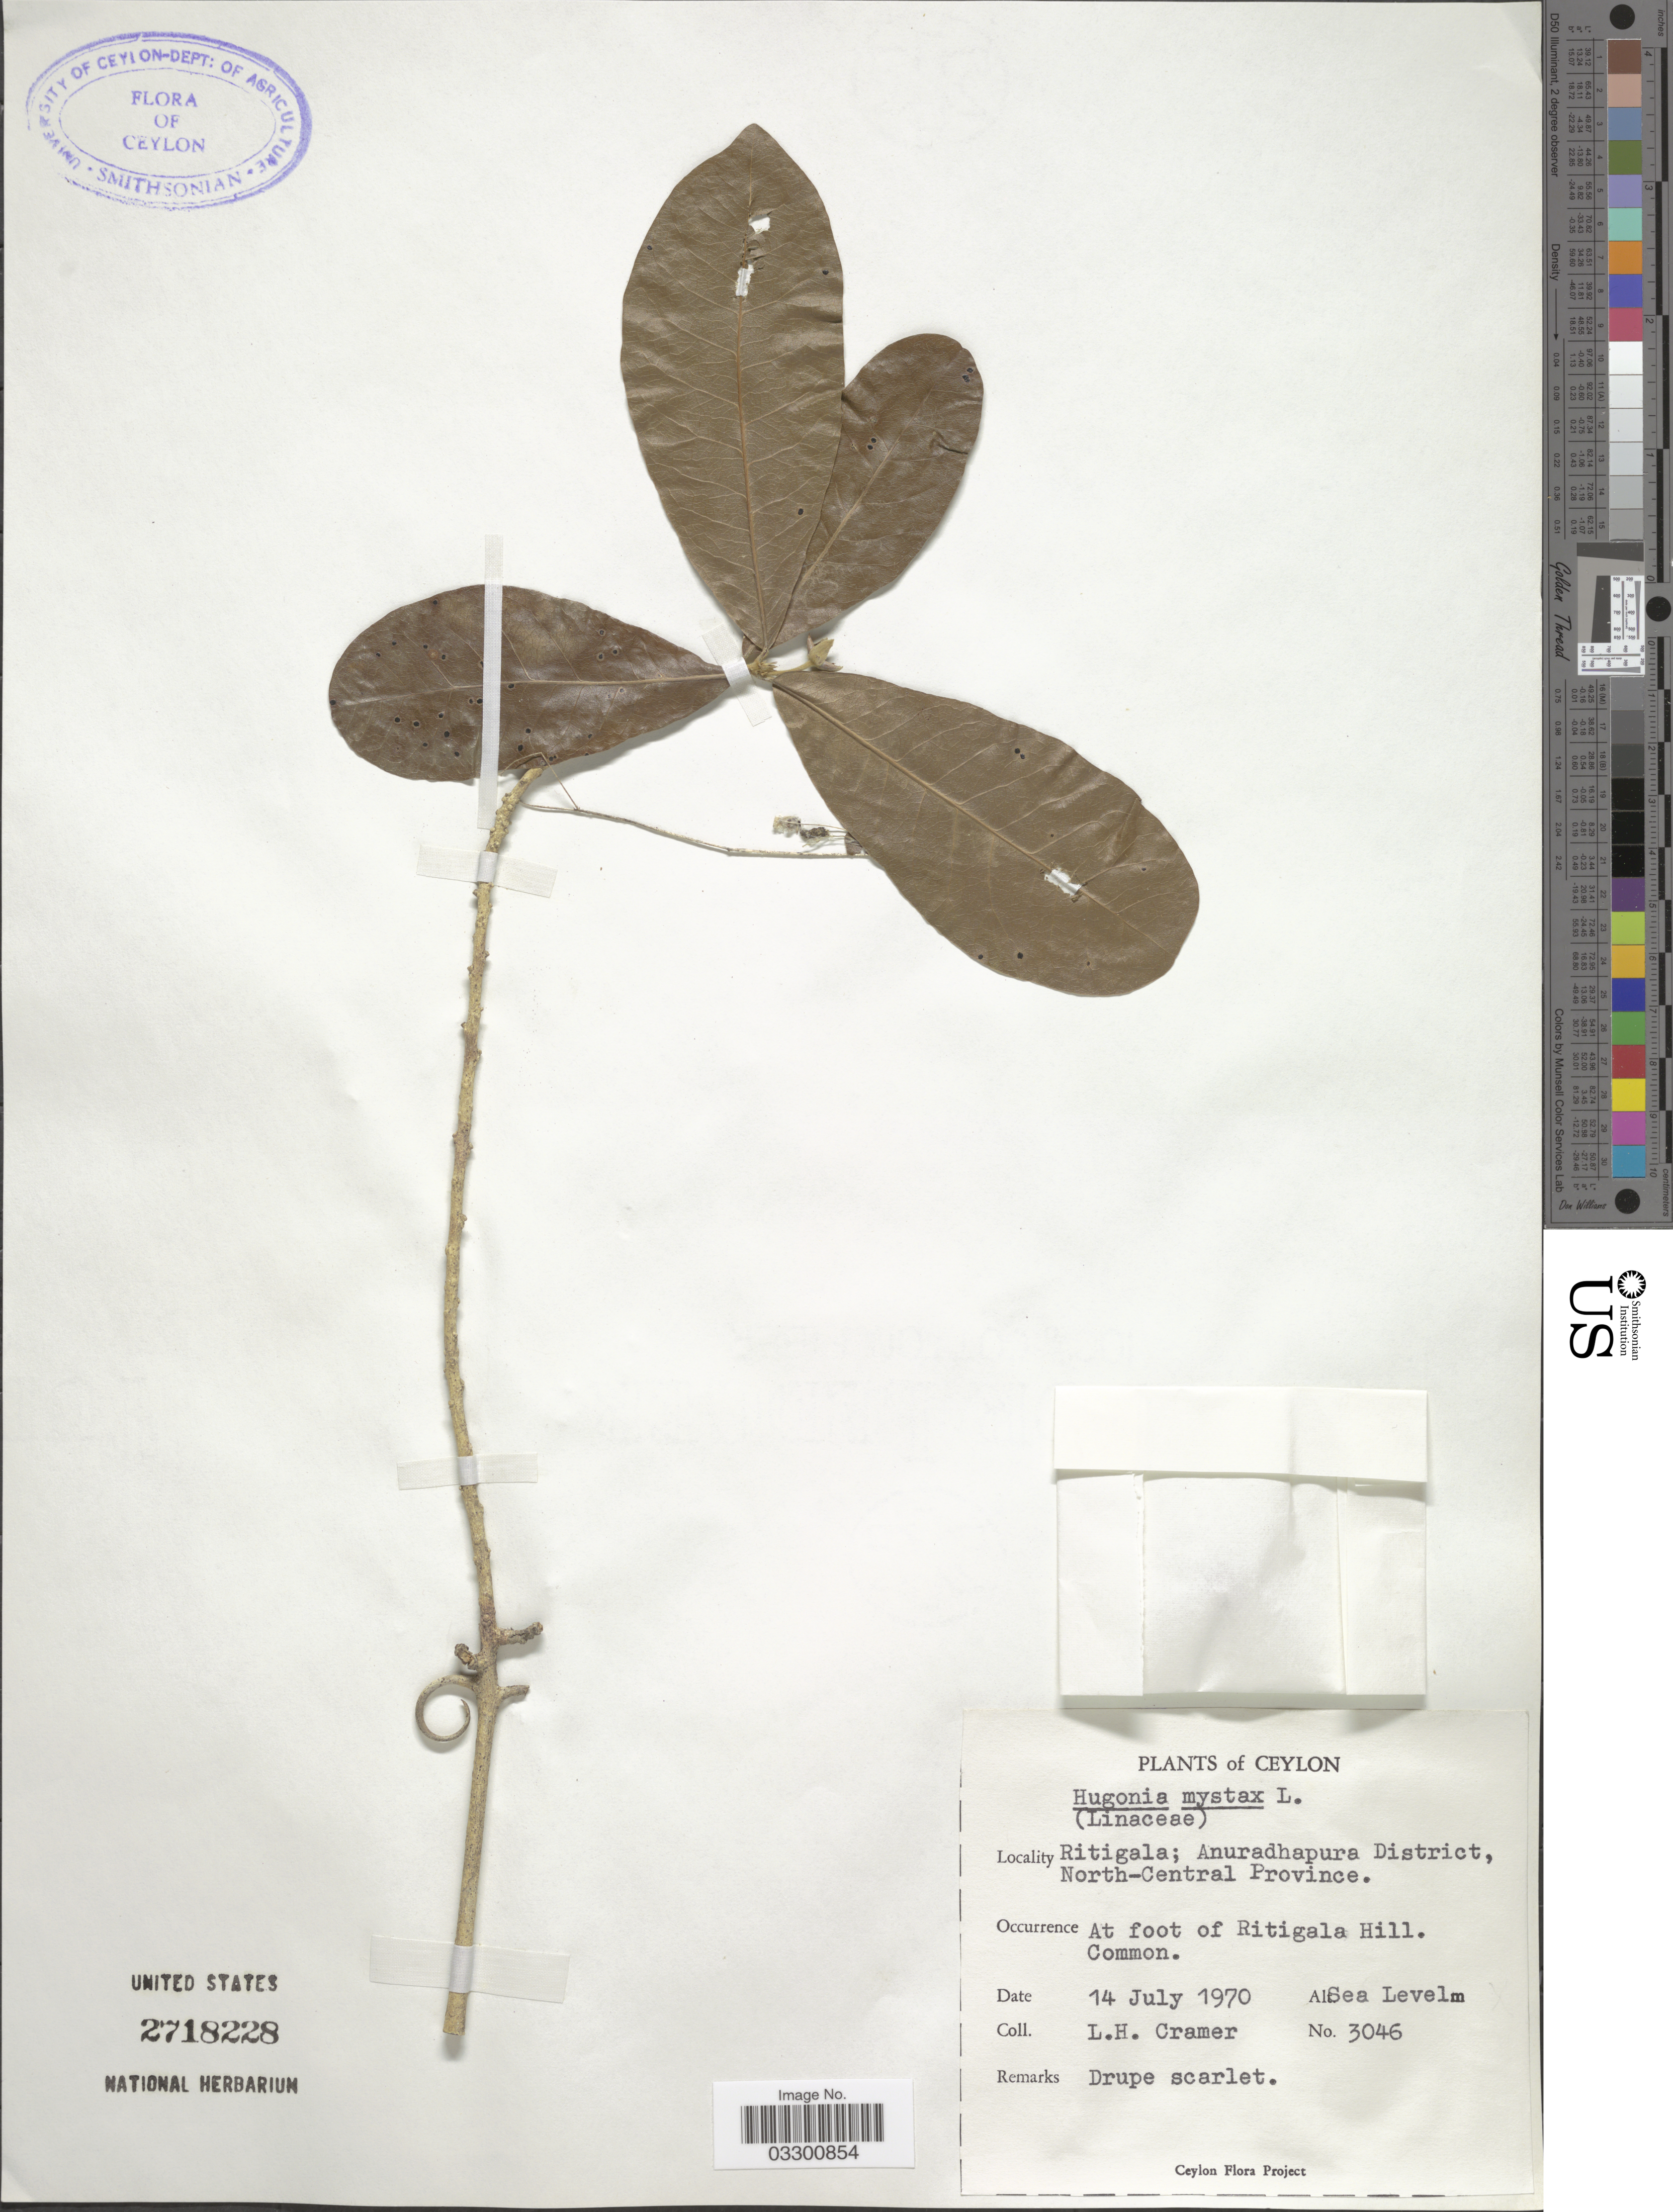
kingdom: Plantae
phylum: Tracheophyta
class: Magnoliopsida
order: Malpighiales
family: Linaceae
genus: Hugonia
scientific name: Hugonia mystax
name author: L.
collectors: L. H. Cramer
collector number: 3046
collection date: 1970-07-14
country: Sri Lanka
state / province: North Central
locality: Ceylon, Ritigala; Anuradhapura District. At foot of Ritigala Hill.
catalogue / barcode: US 2718228